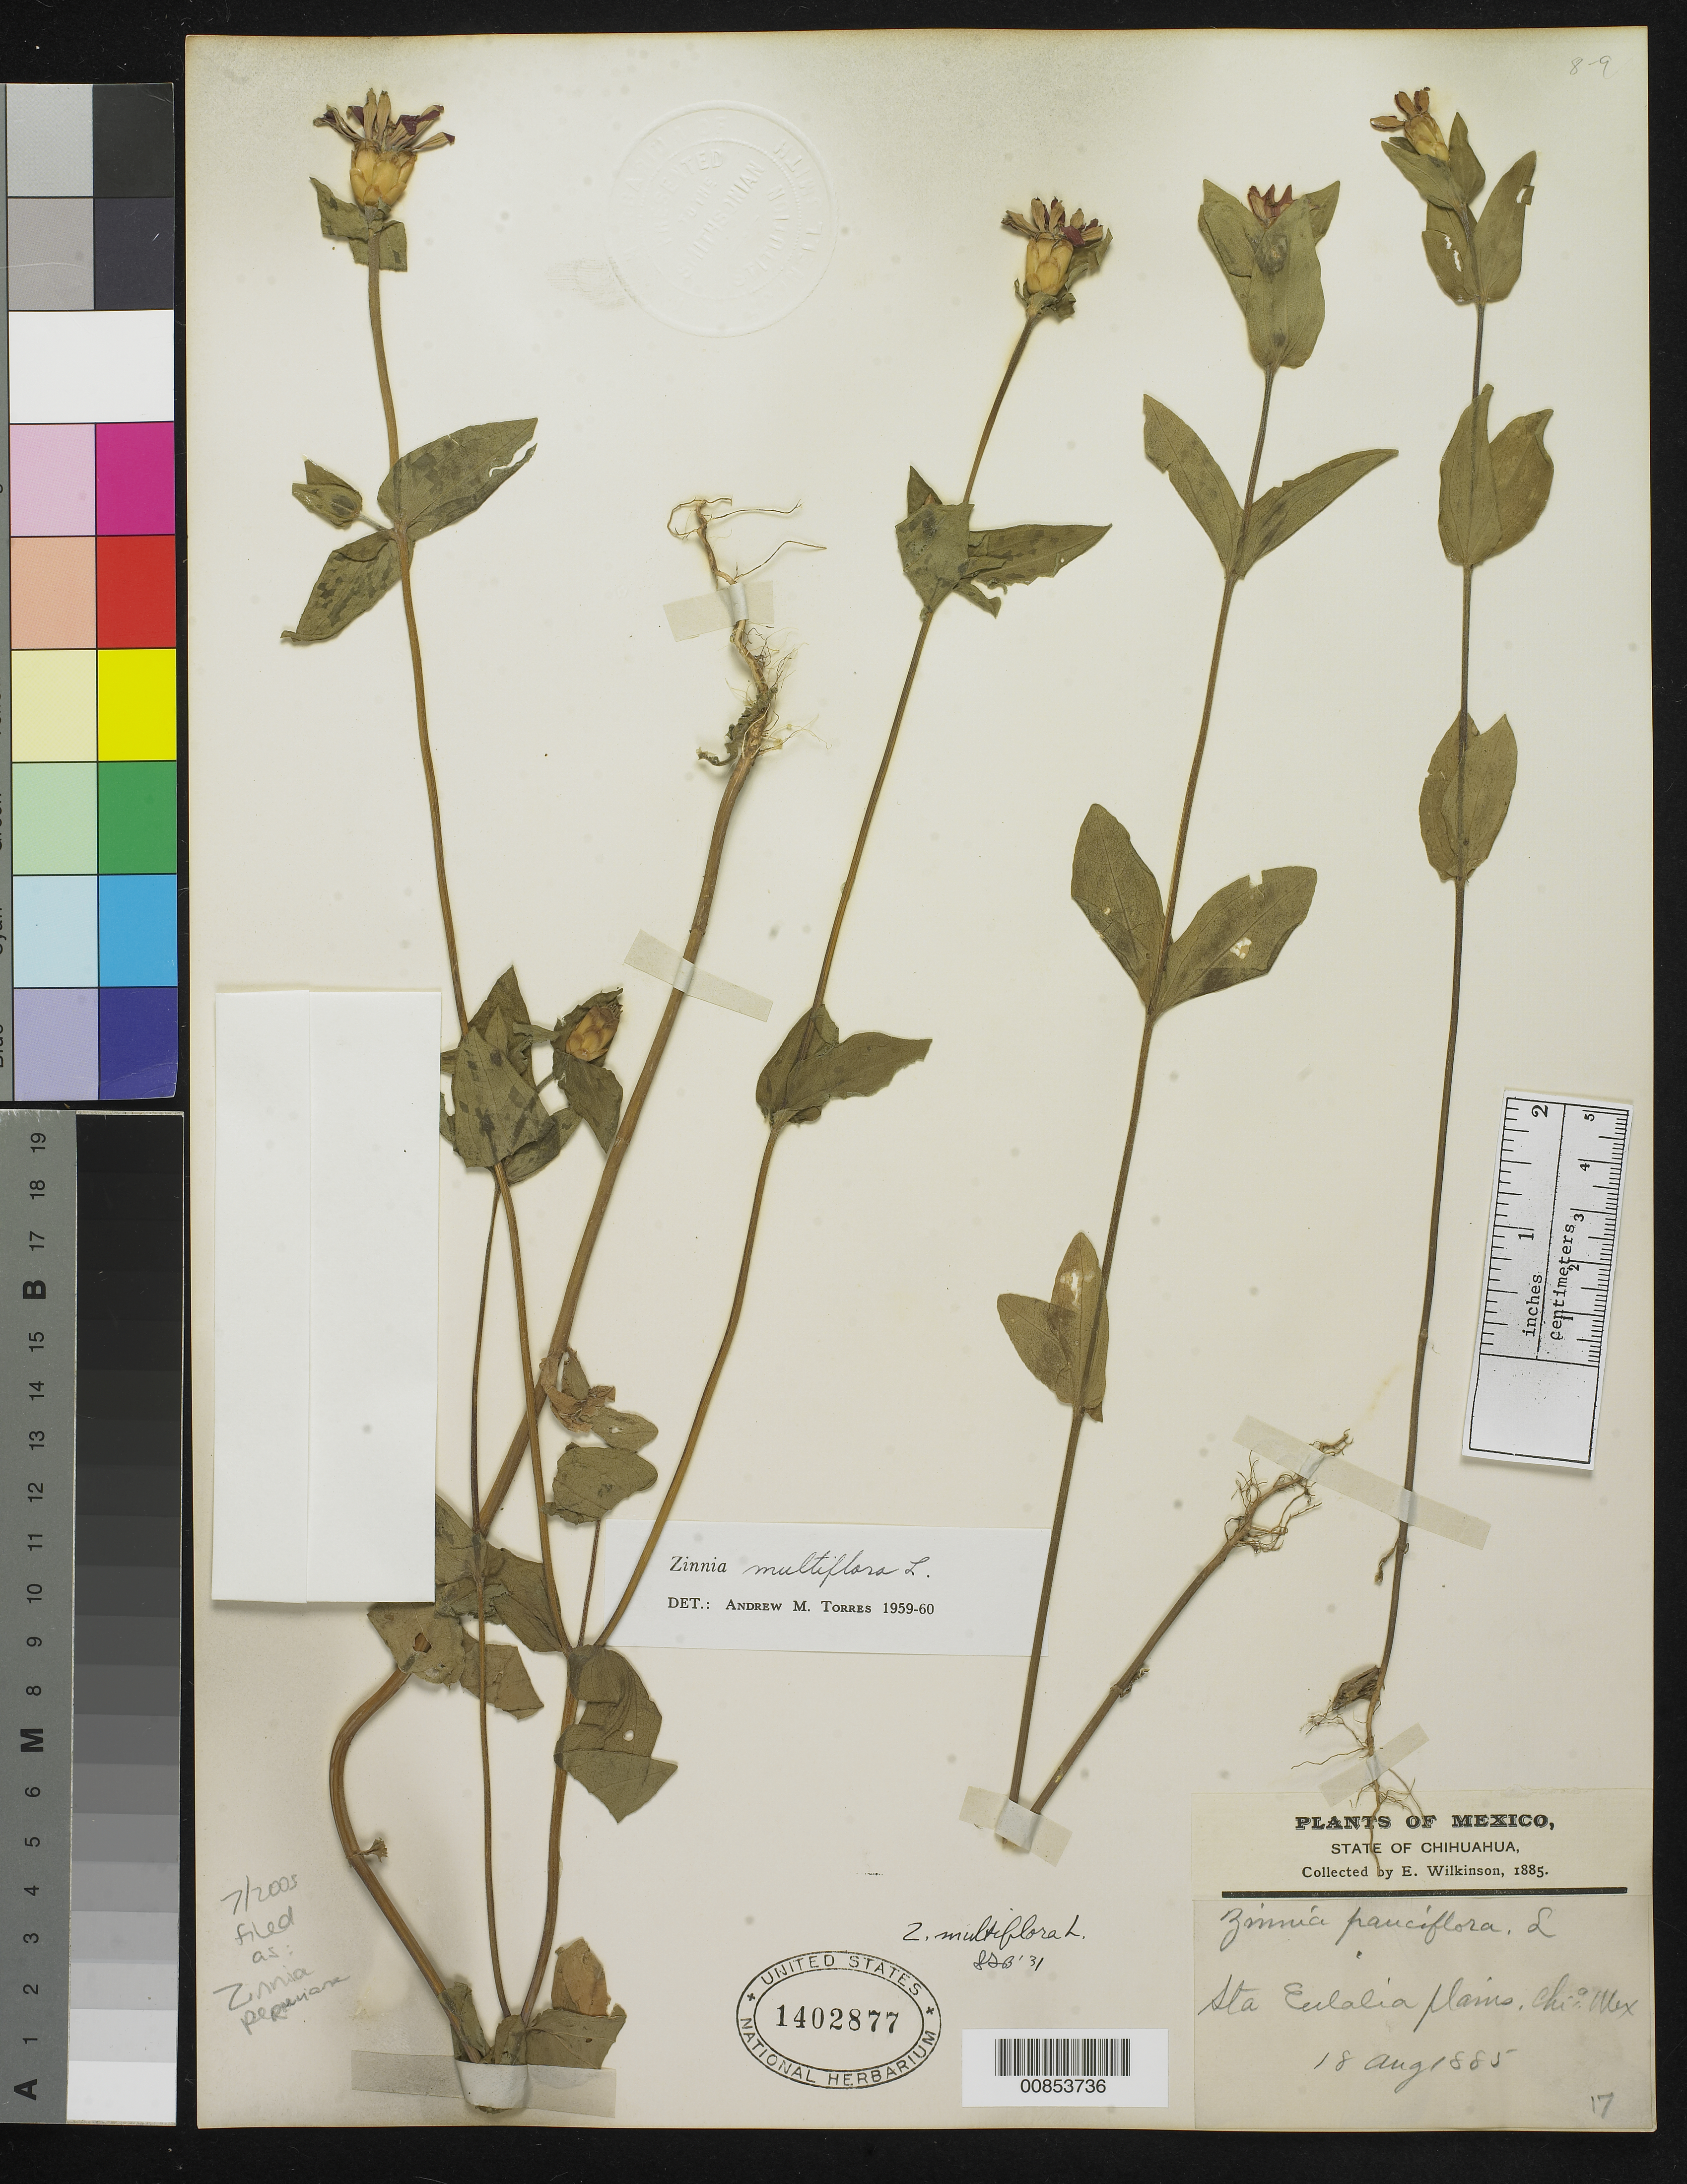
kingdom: Plantae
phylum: Tracheophyta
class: Magnoliopsida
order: Asterales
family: Asteraceae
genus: Zinnia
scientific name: Zinnia peruviana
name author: (L.) L.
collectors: E. Wilkinson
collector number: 17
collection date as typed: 18 Aug 1885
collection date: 1885-08-18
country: Mexico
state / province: Chihuahua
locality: Sta. Eulalia plains, Chihuahua.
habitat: Plains.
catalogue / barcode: US 1402877